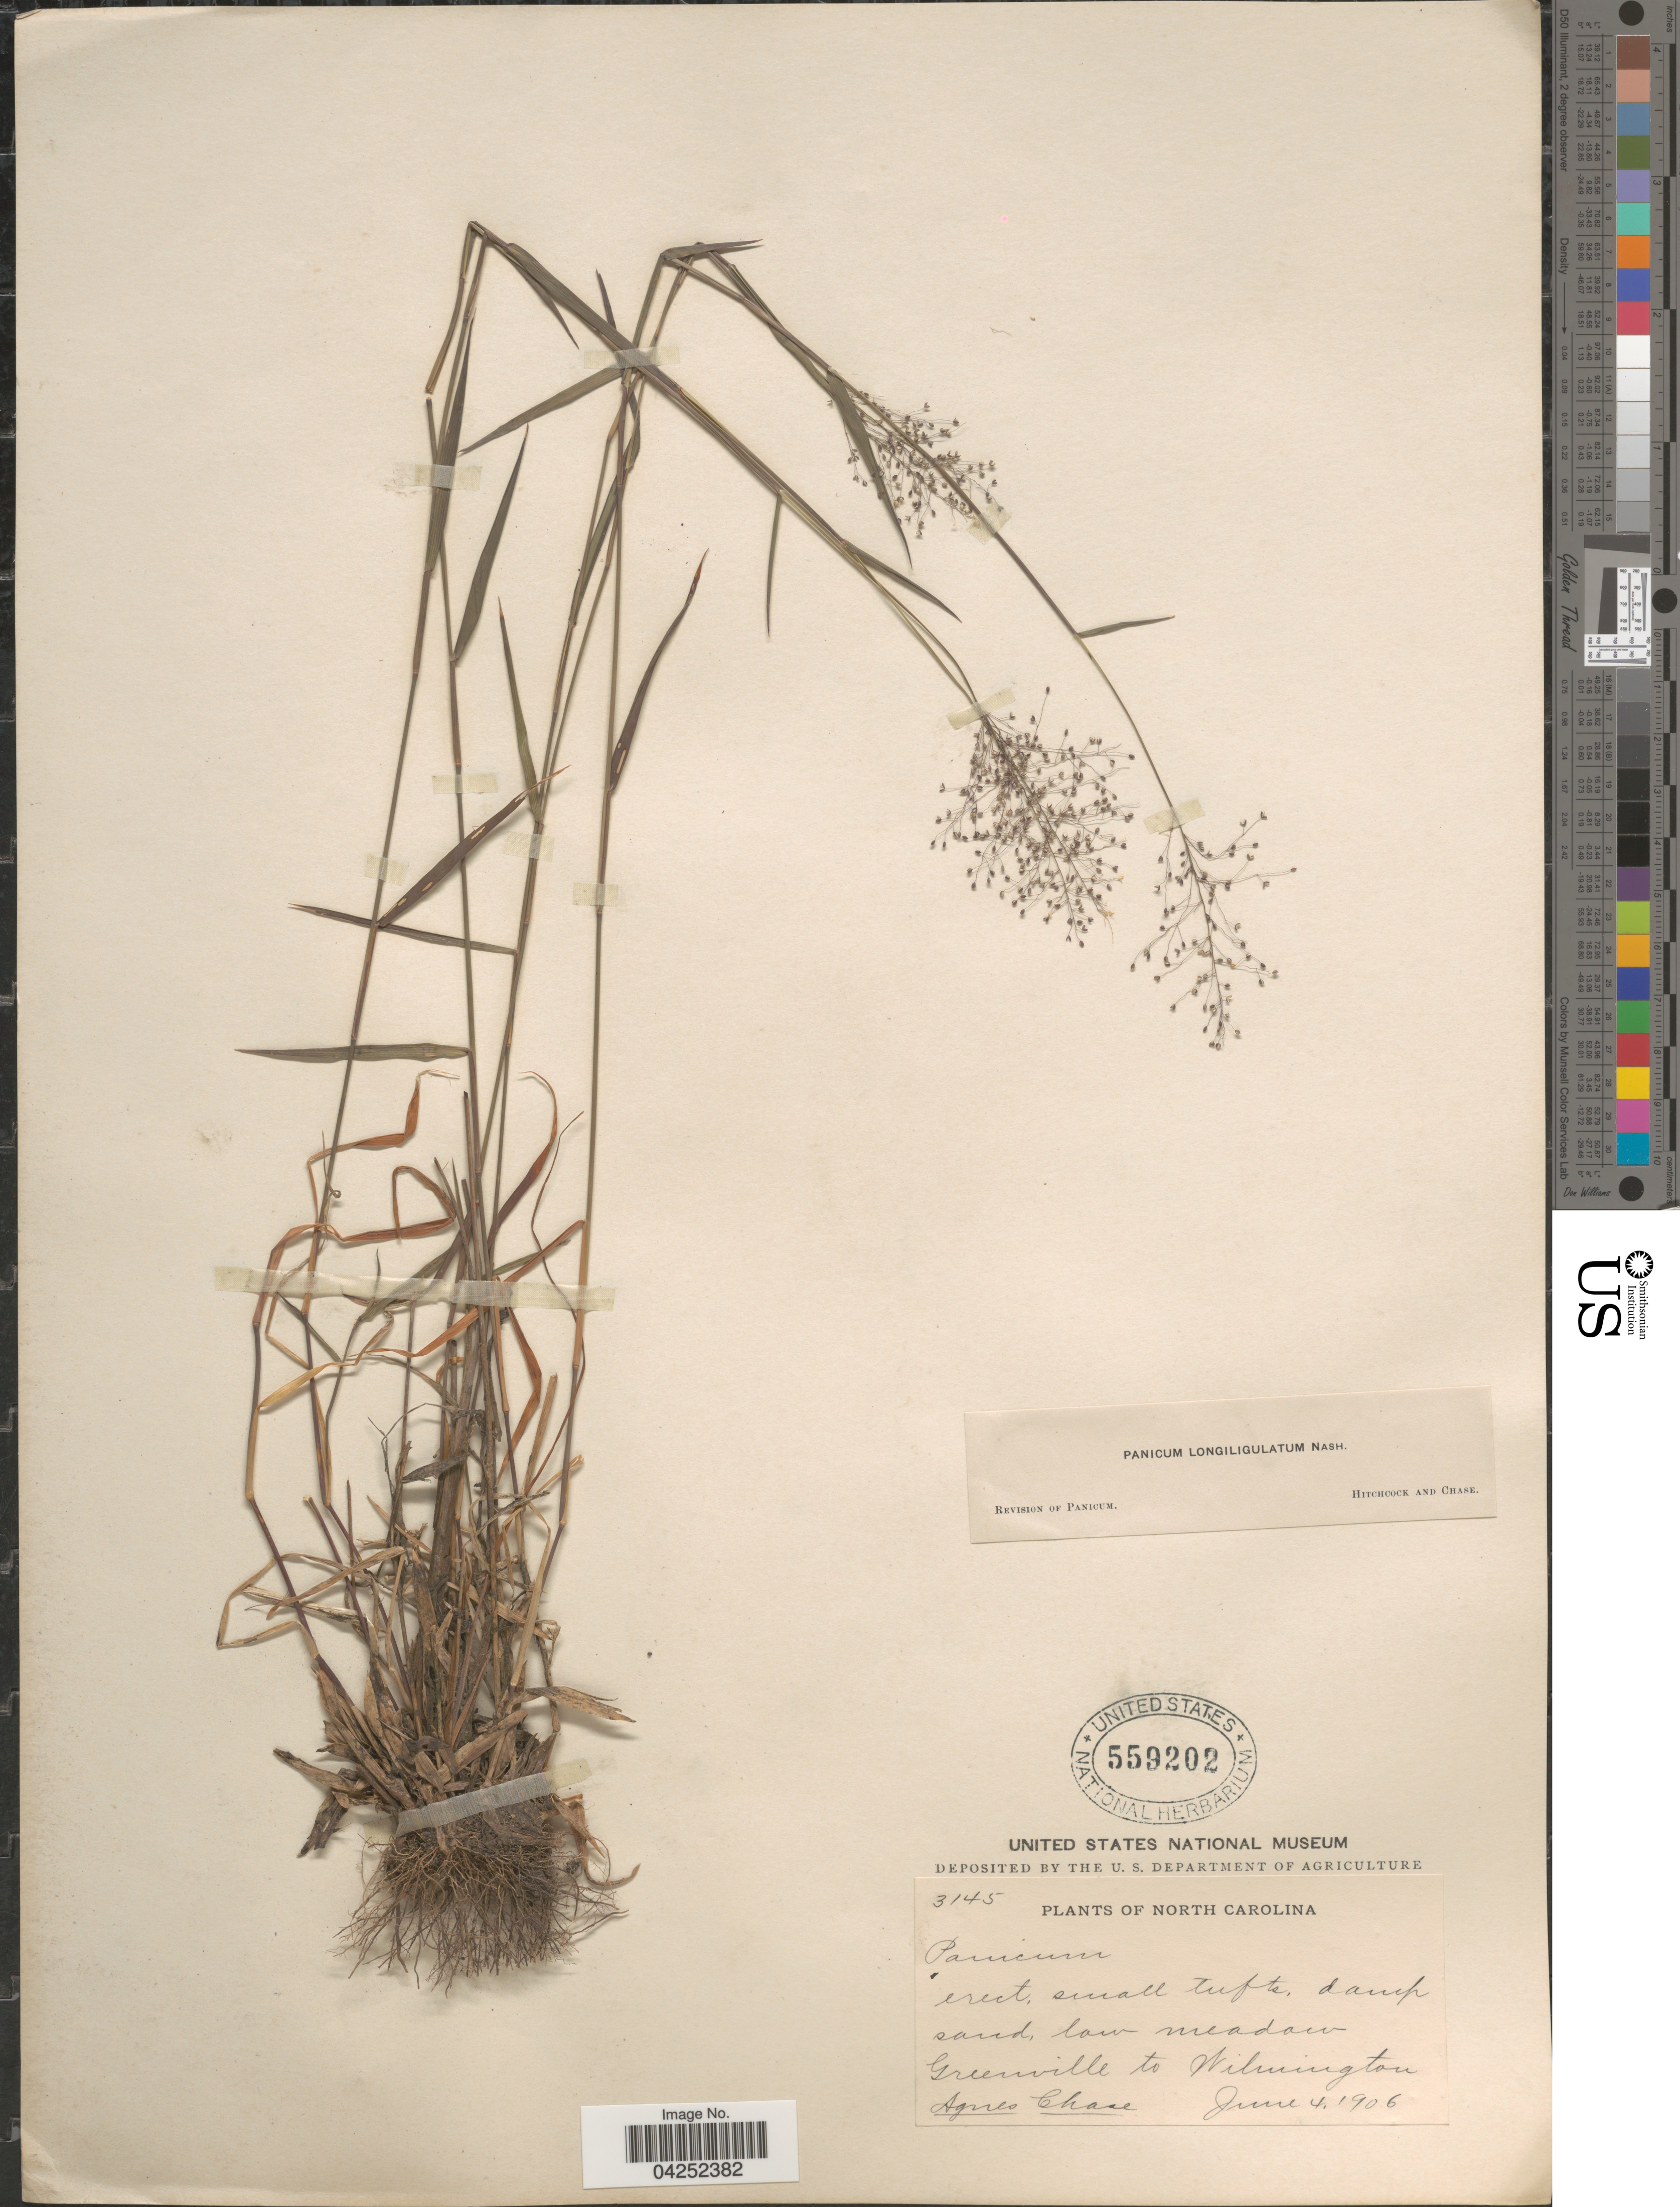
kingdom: Plantae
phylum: Tracheophyta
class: Liliopsida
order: Poales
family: Poaceae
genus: Dichanthelium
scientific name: Dichanthelium acuminatum var. longiligulatum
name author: (Nash) Gould & C.A. Clark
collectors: A. Chase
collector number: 3145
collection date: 1906-06-04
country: United States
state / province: North Carolina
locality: Greenville to Wilmington.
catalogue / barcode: US 559202